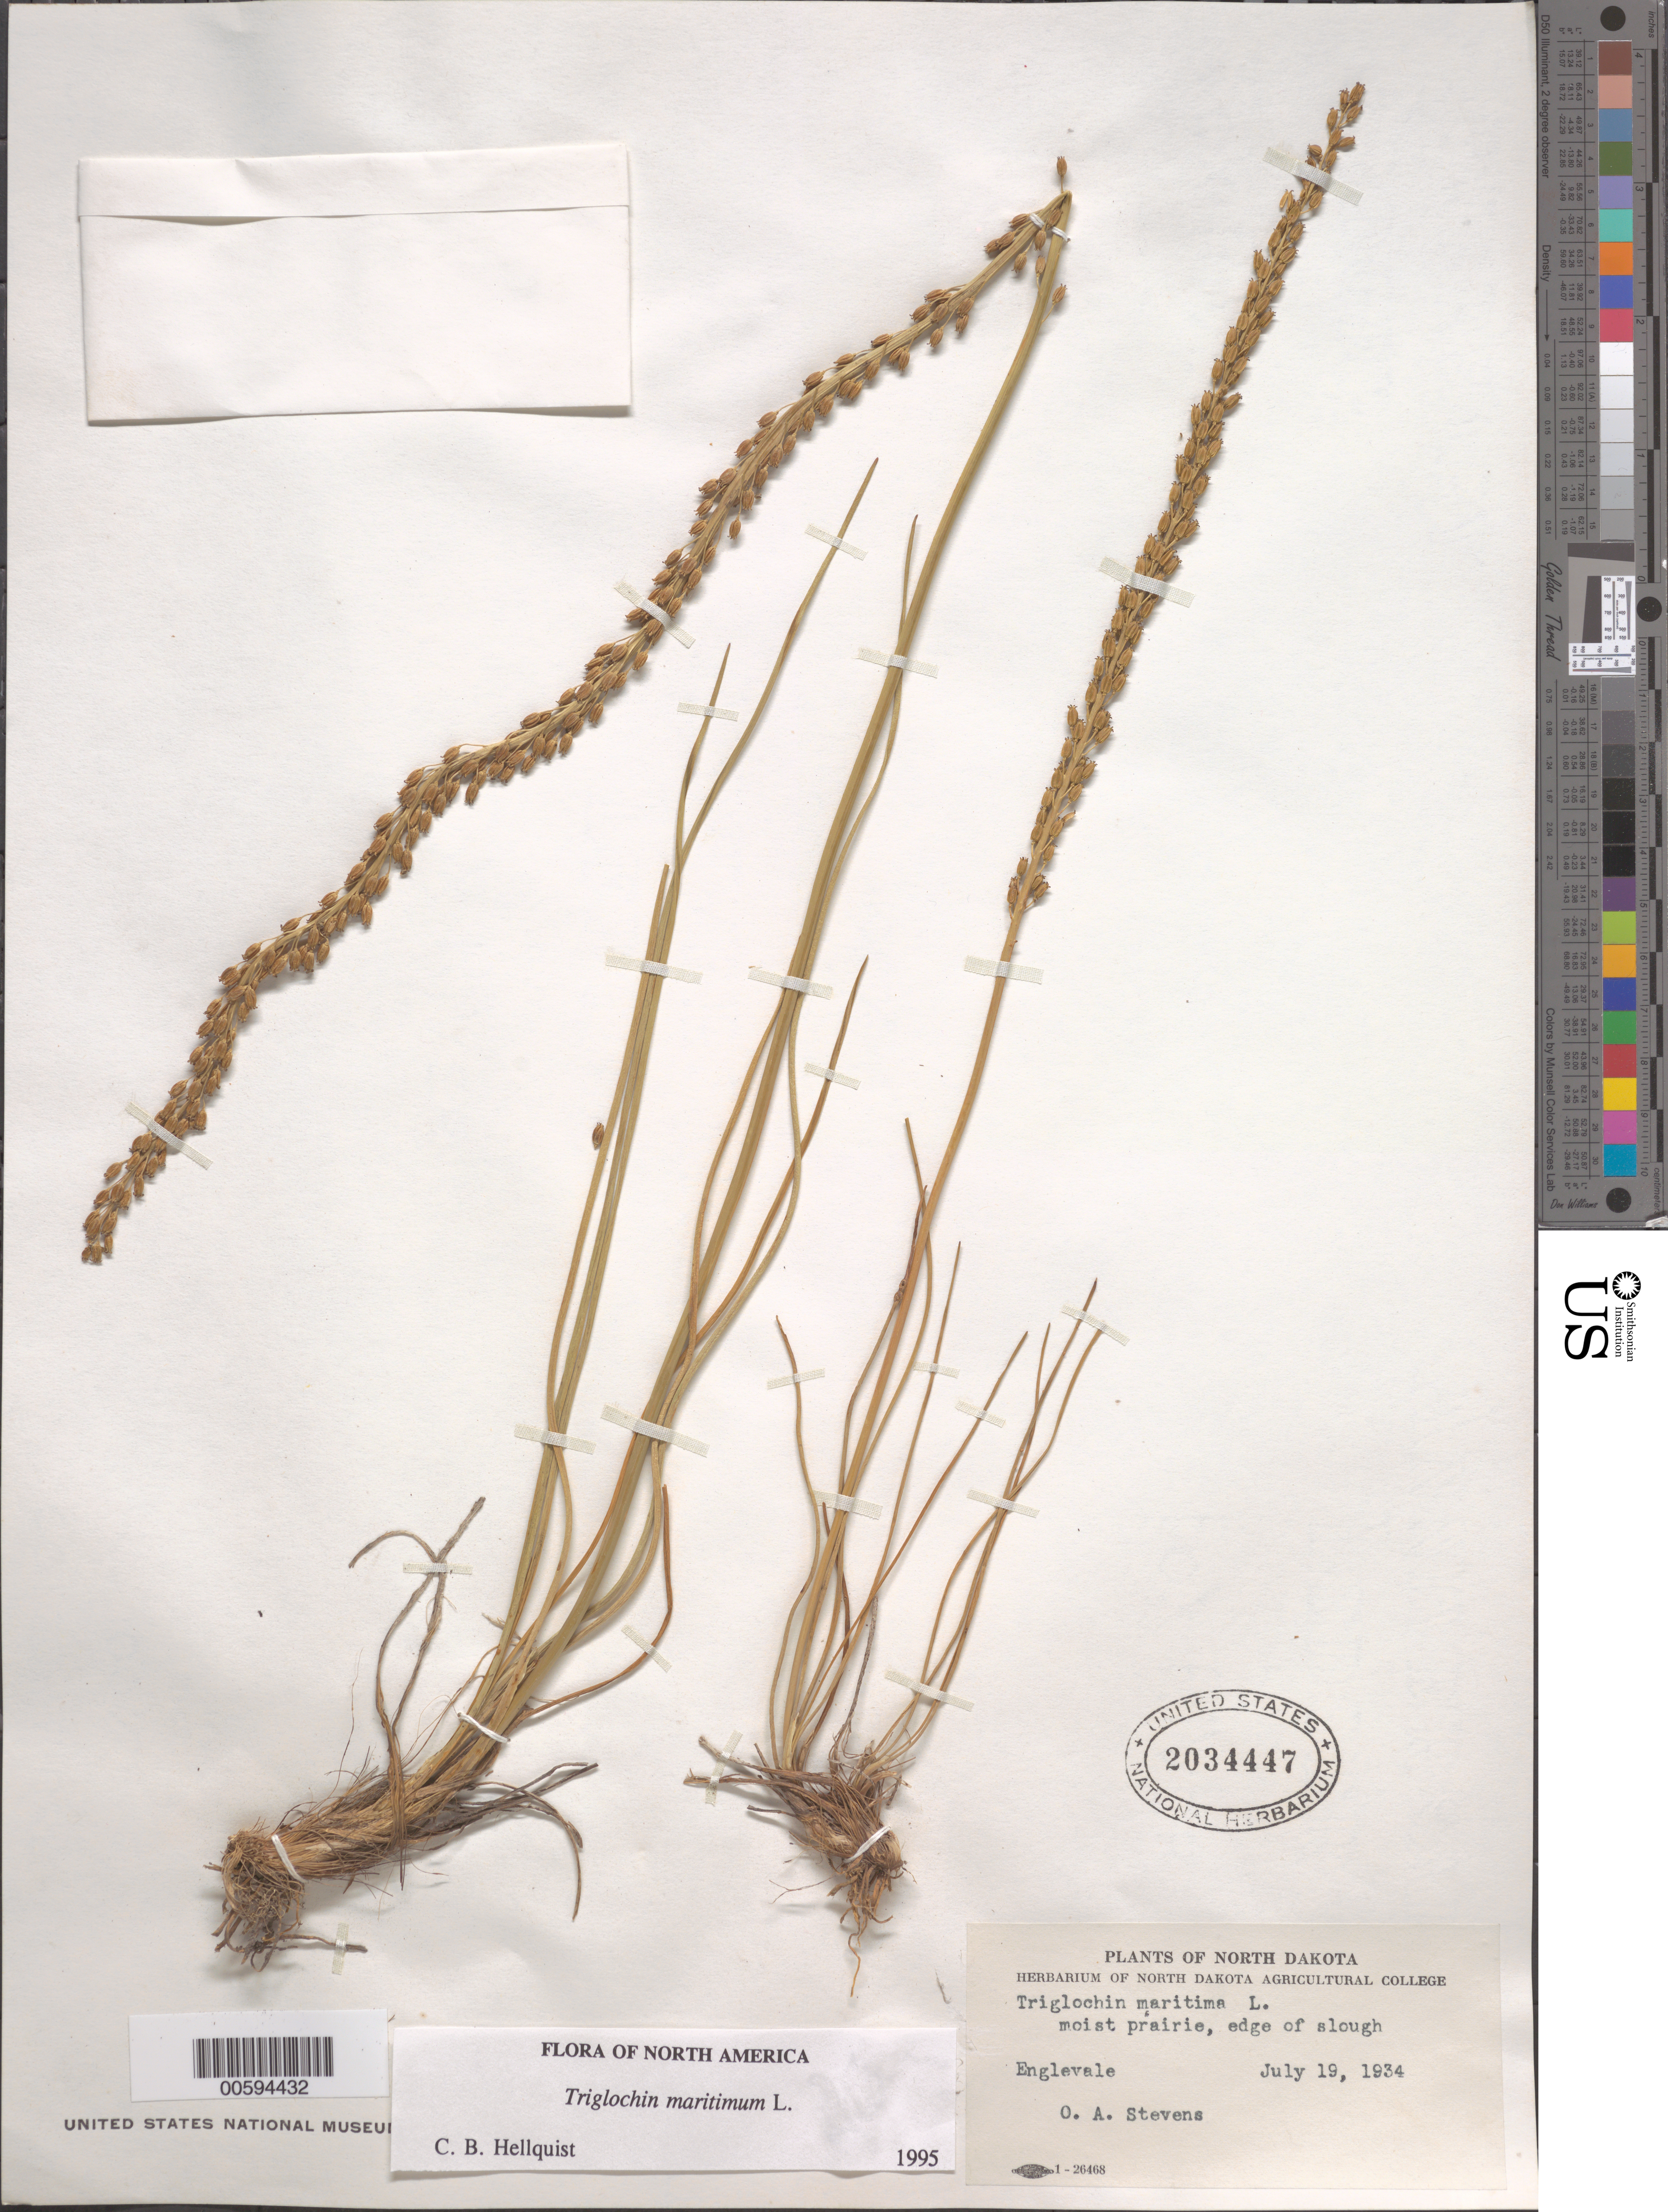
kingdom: Plantae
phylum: Tracheophyta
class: Liliopsida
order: Alismatales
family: Juncaginaceae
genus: Triglochin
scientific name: Triglochin maritima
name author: L.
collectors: O. Stevens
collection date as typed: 19 Jul 1934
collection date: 1934-07-19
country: United States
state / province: North Dakota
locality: Englevale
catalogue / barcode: US 2034447